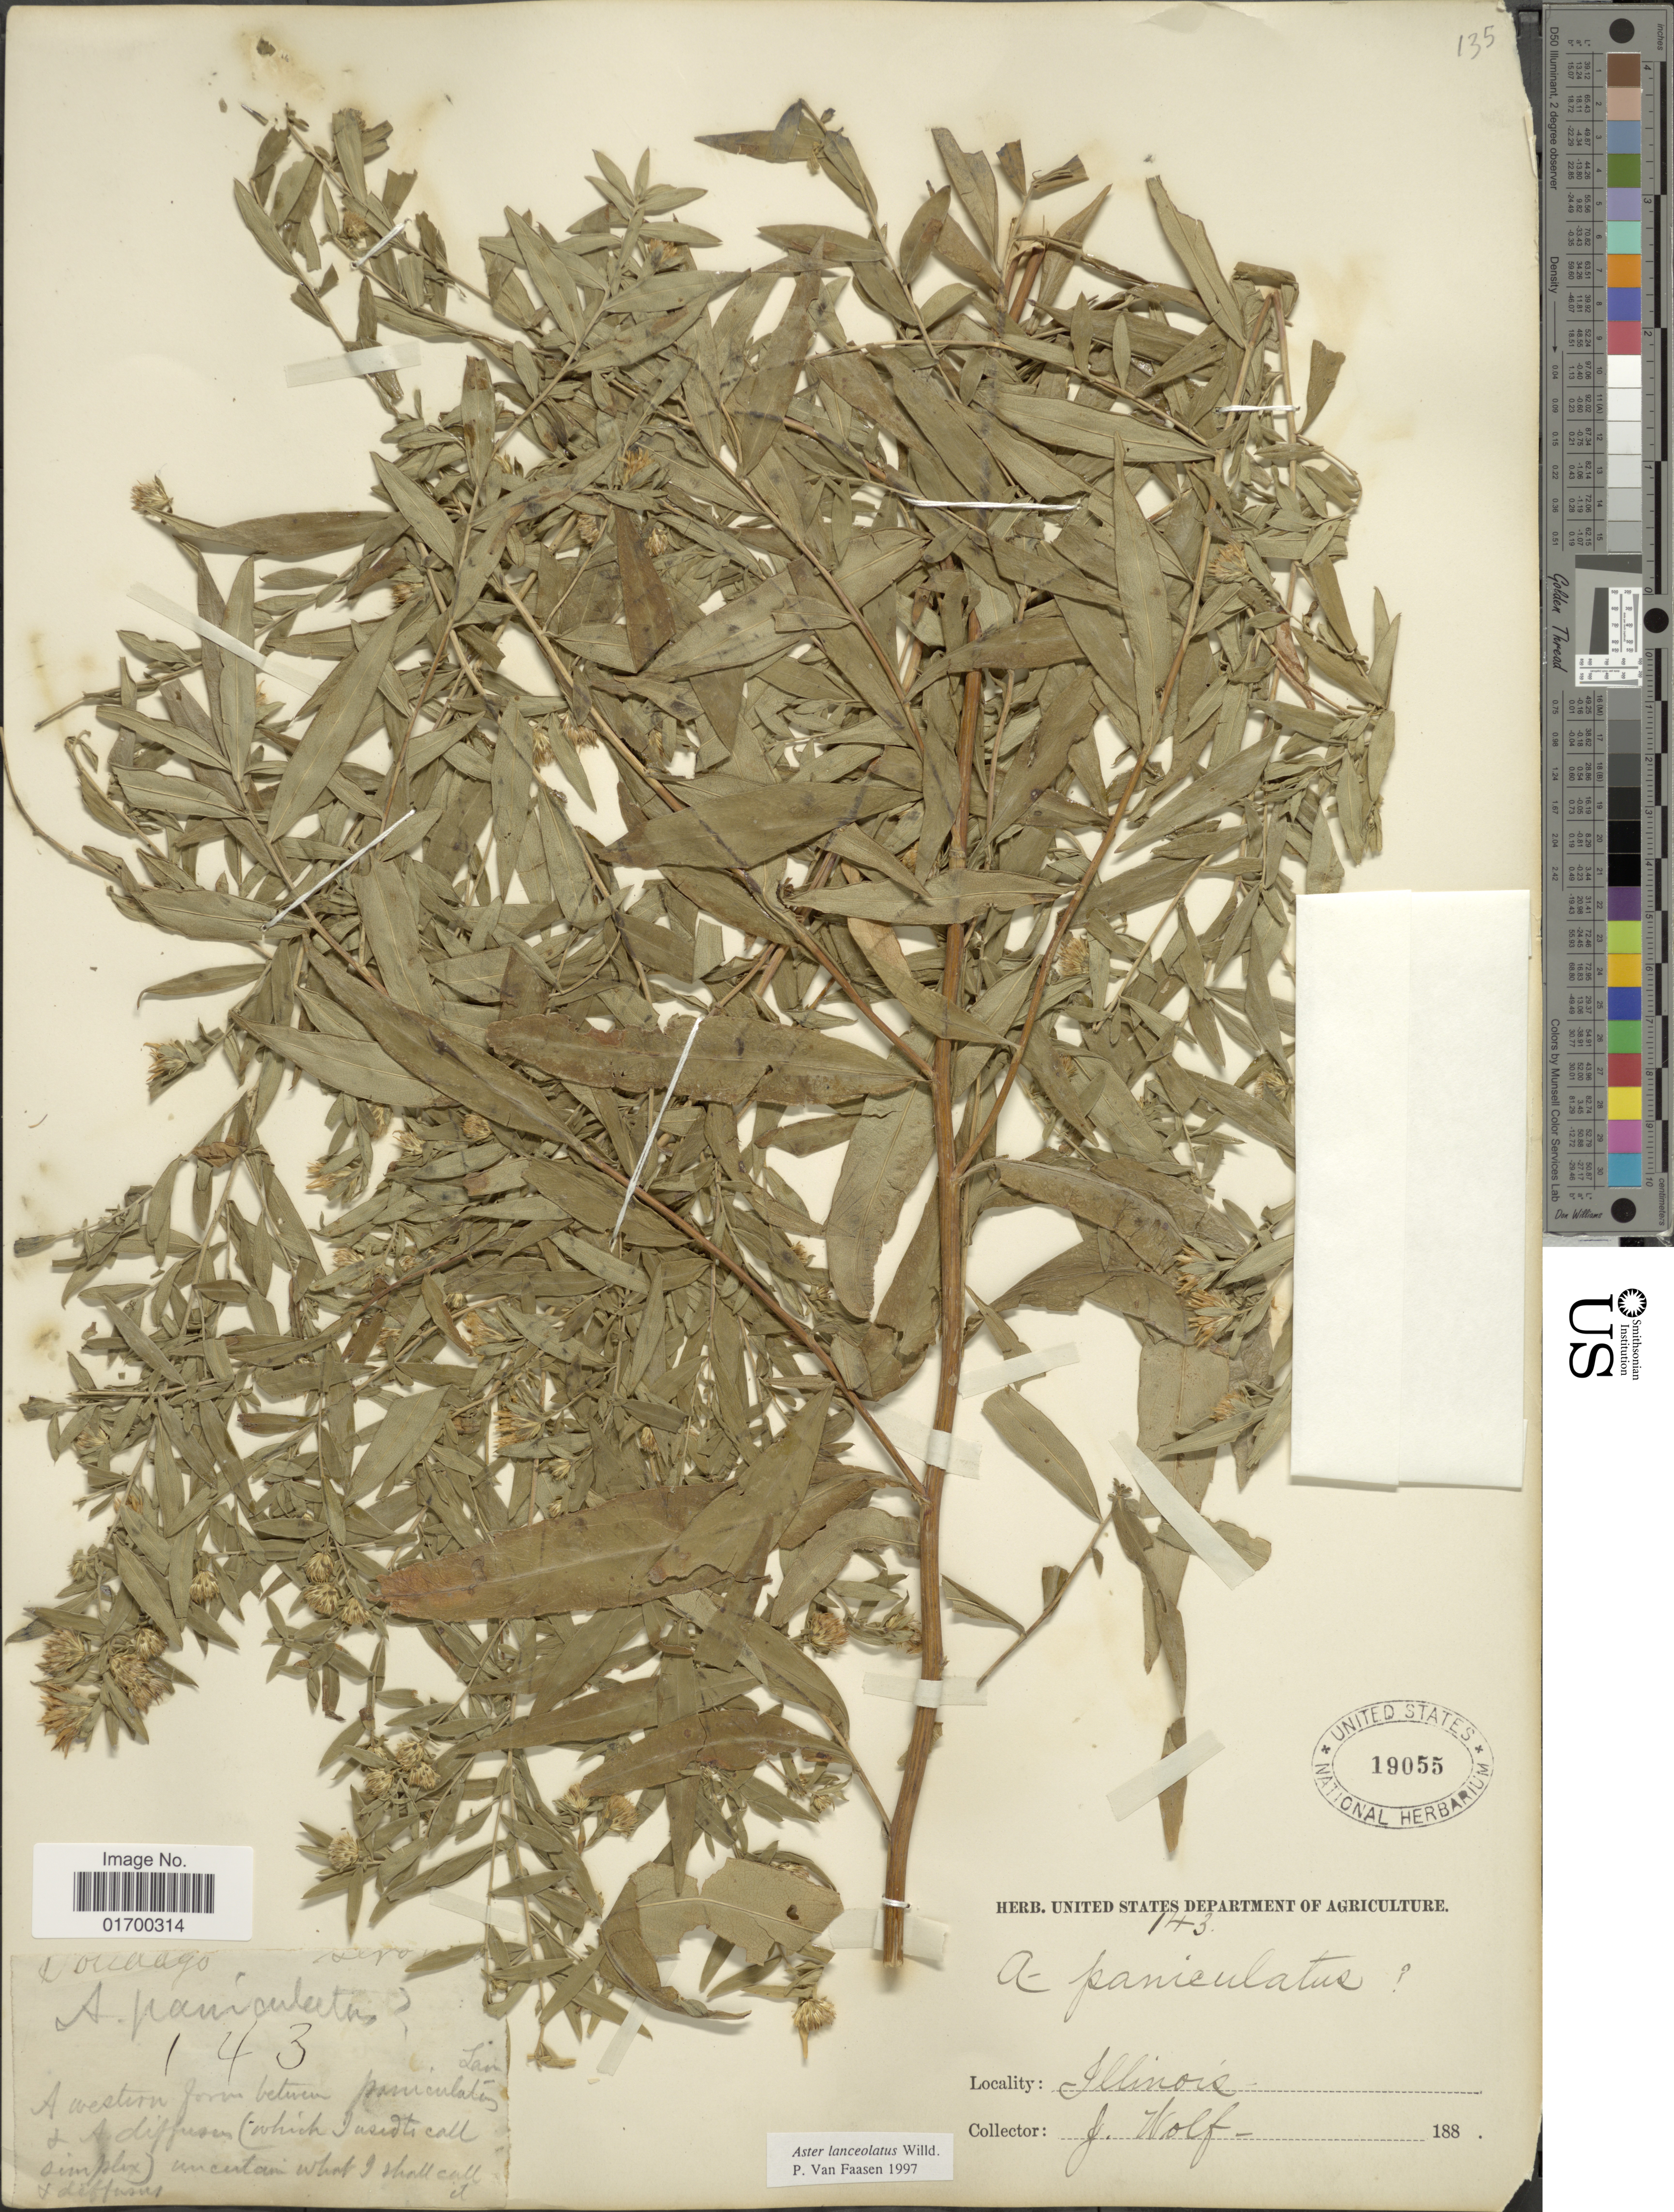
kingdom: Plantae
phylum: Tracheophyta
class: Magnoliopsida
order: Asterales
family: Asteraceae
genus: Symphyotrichum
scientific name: Symphyotrichum lanceolatum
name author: (Willd.) G.L. Nesom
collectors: J. Wolf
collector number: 143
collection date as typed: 188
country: United States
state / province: Illinois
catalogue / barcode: US 19055